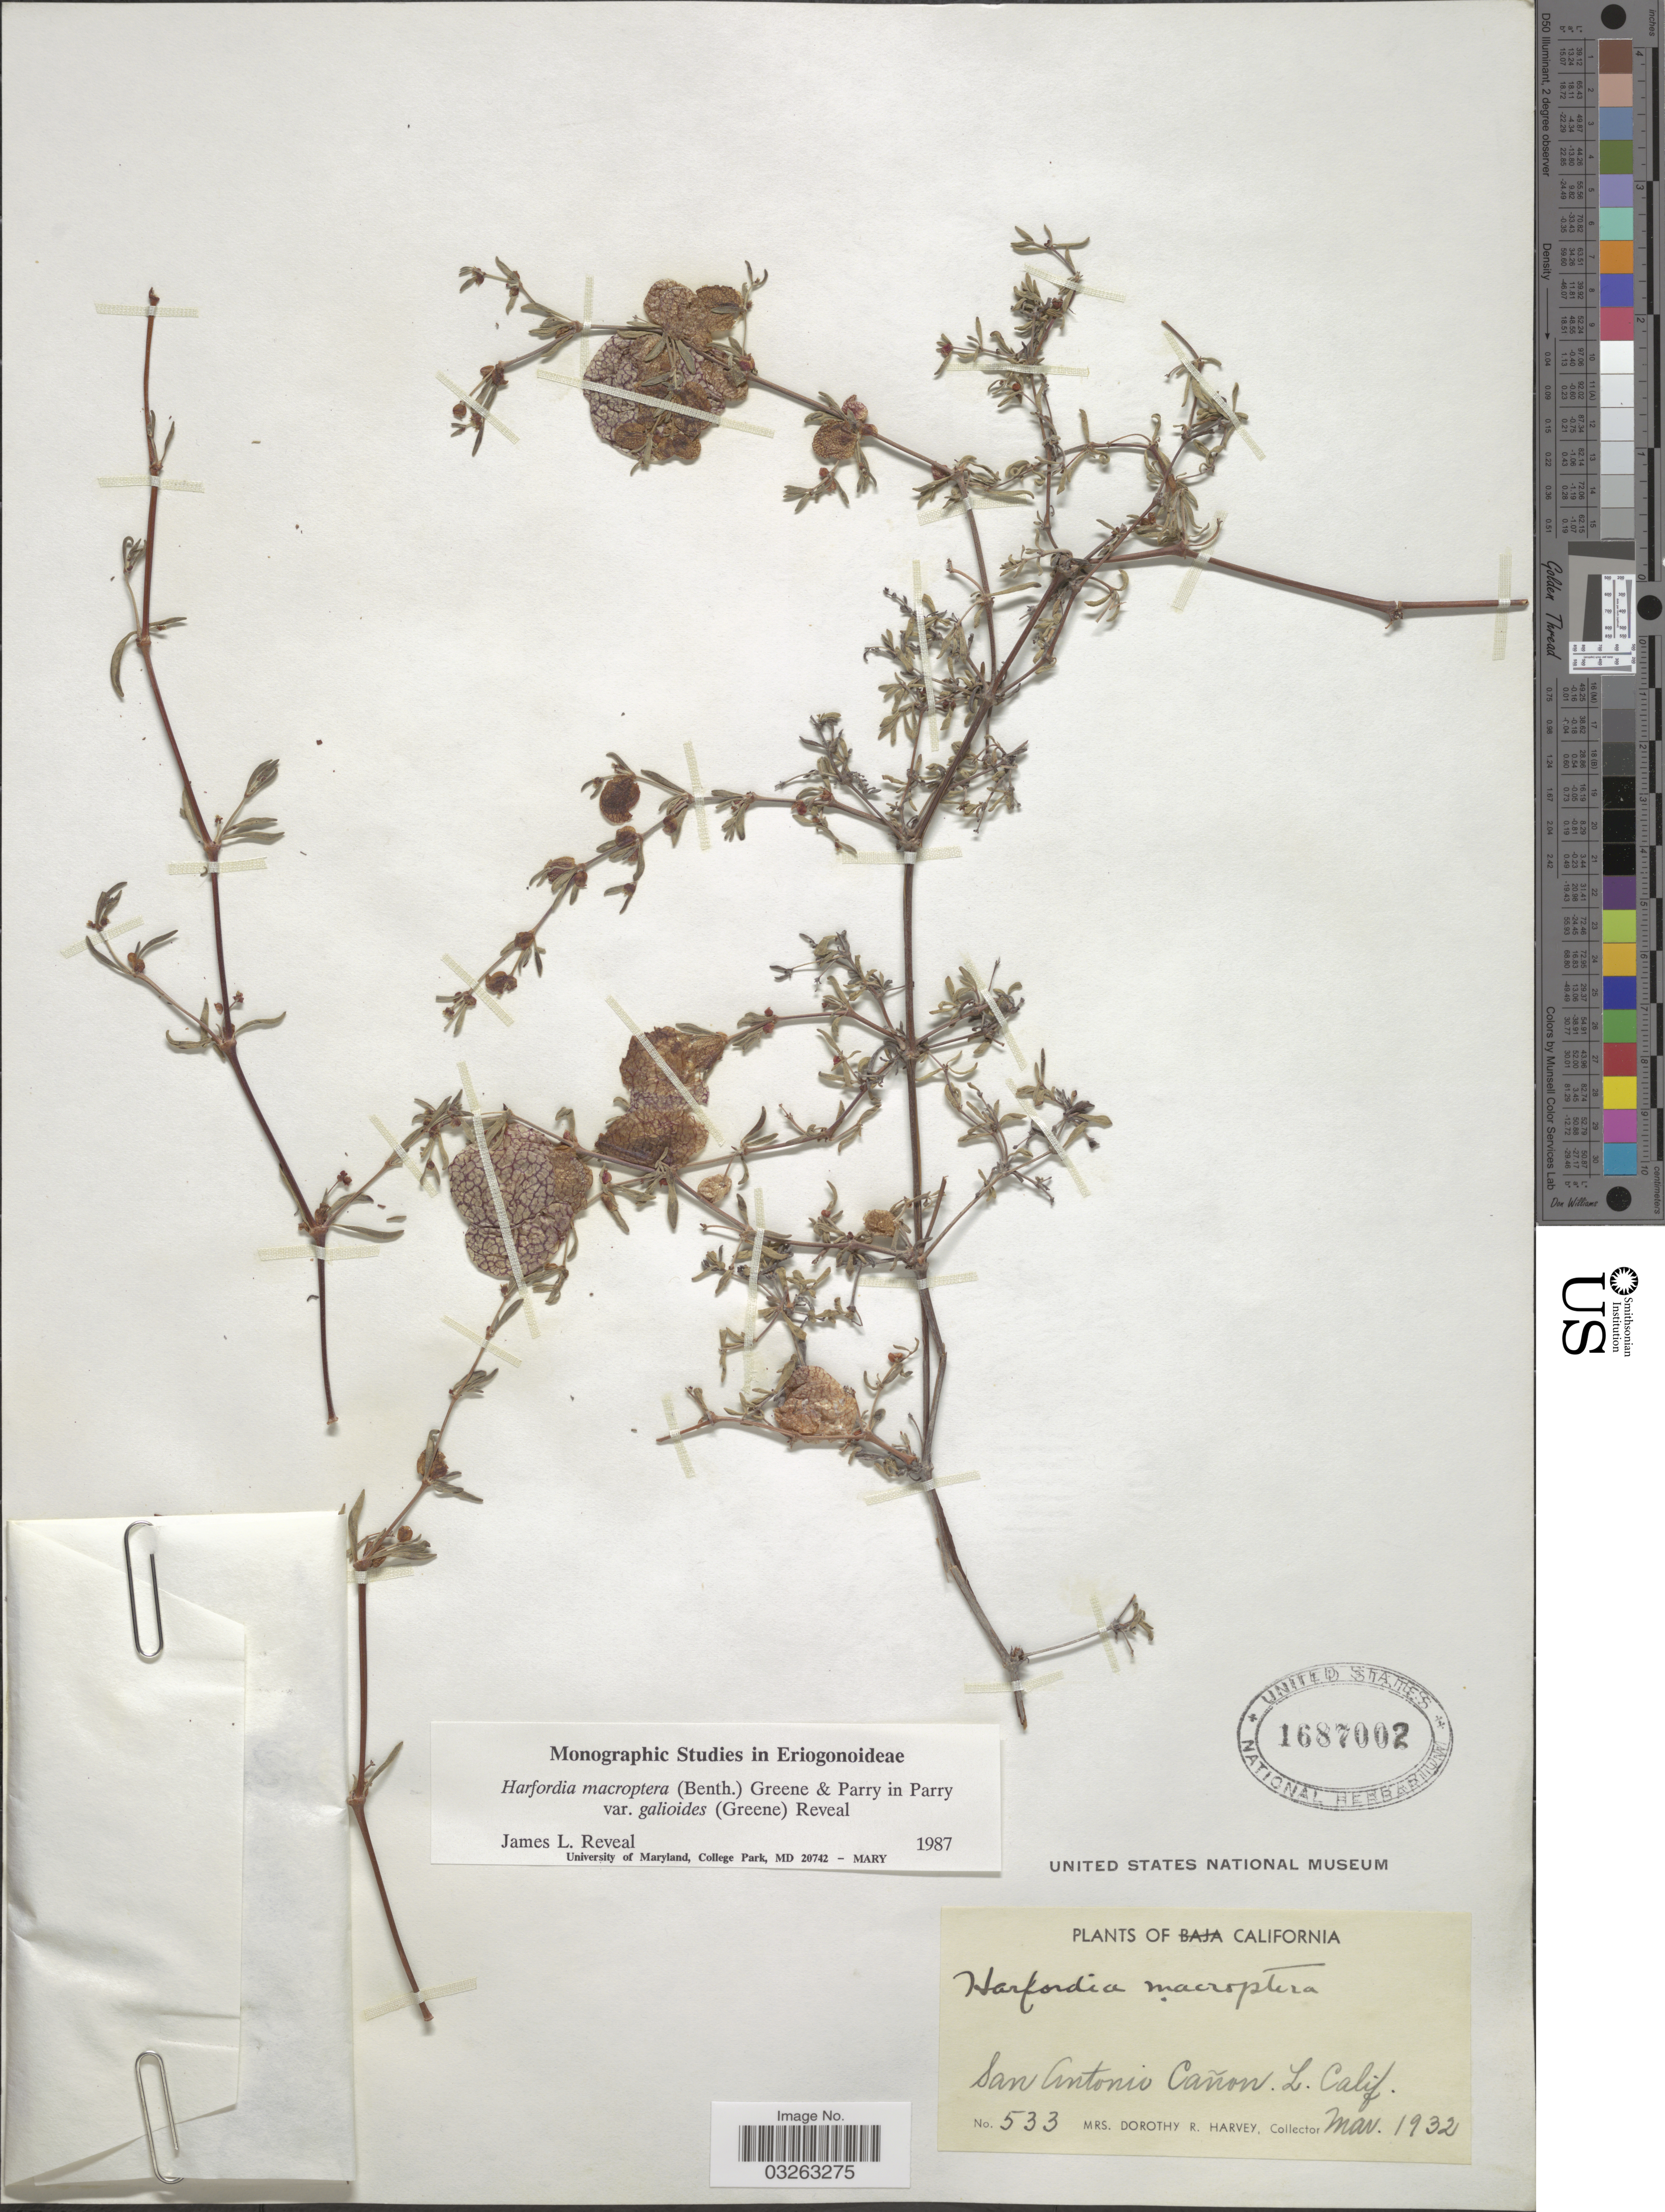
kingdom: Plantae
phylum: Tracheophyta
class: Magnoliopsida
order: Caryophyllales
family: Polygonaceae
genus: Harfordia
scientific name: Harfordia macroptera var. galioides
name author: (Greene) Reveal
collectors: Harvey, Mrs. D. R.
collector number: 533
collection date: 1932-03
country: Mexico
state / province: Baja California Norte / Baja California Sur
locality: San Antonio Cañon. L. Calif.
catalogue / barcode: US 1687002